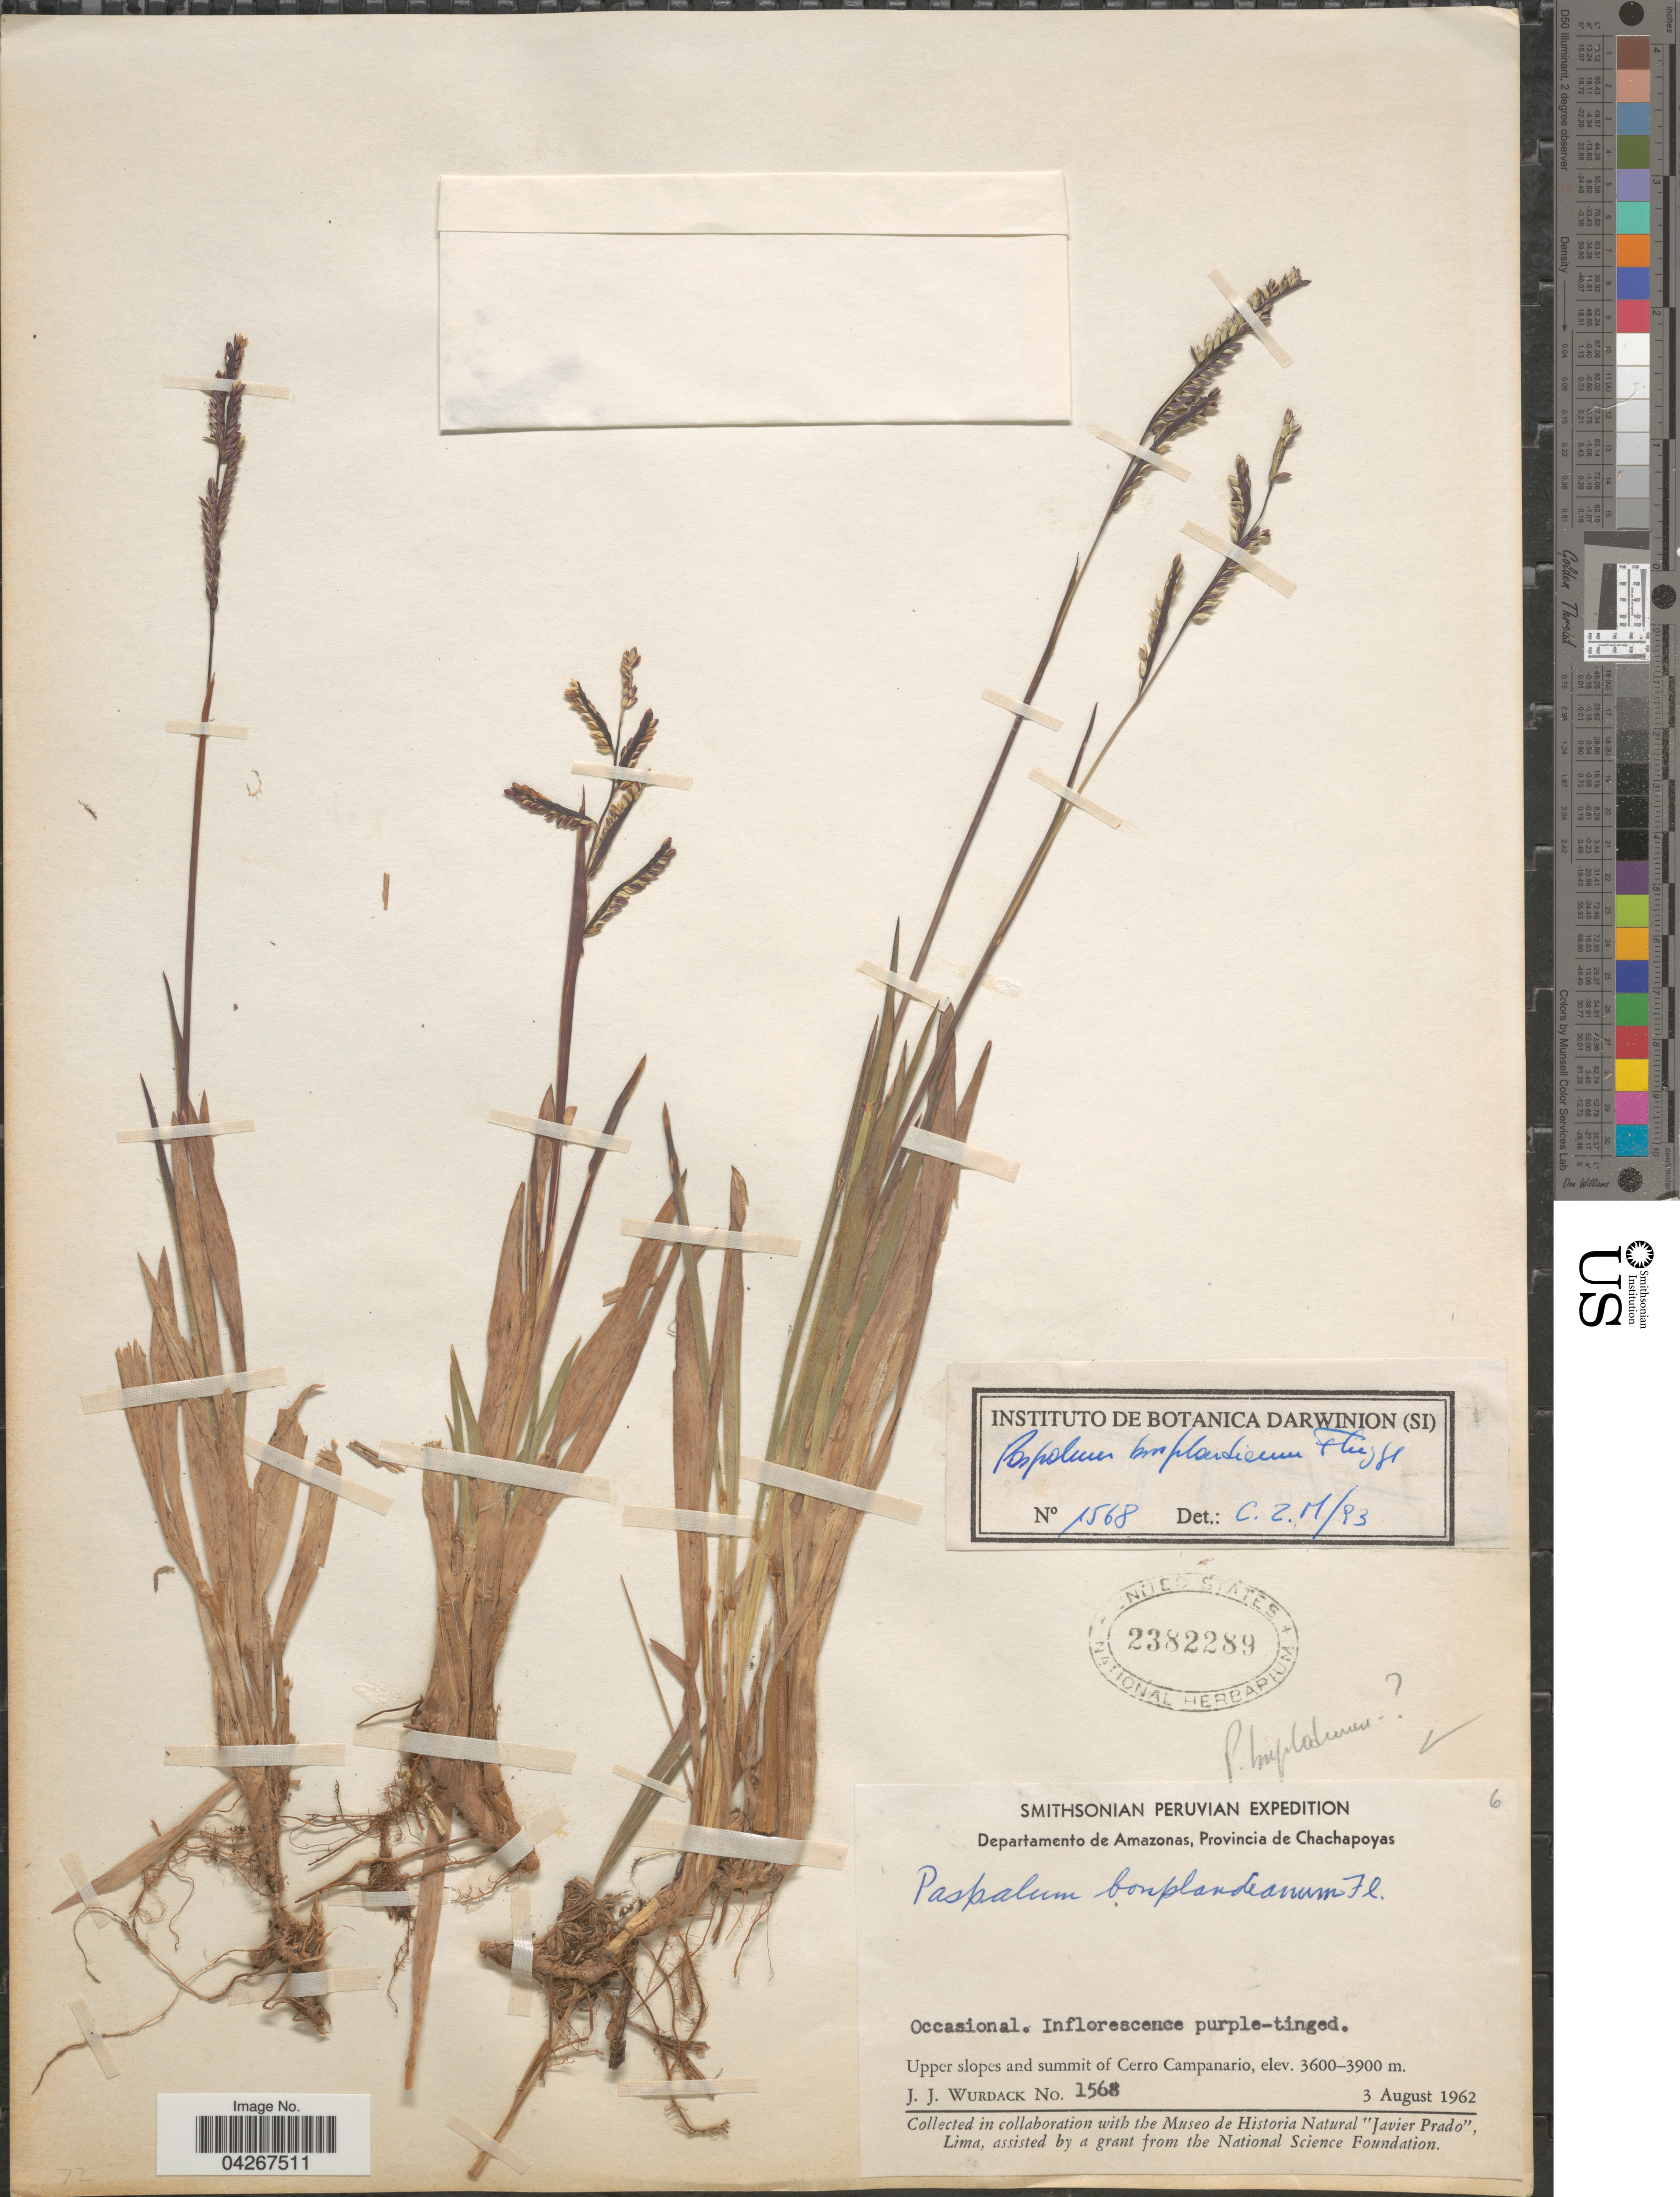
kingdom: Plantae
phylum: Tracheophyta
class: Liliopsida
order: Poales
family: Poaceae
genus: Paspalum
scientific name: Paspalum bonplandianum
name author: Flüggé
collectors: J. J. Wurdack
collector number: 1568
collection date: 1962-08-03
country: Peru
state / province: Amazonas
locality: Smithsonian Peruvian Expedition. Departamento de Amazonas, Provincia de Chachapoyas. Upper slopes and summit of Cerro Campanario.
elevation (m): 3600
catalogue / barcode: US 2382289